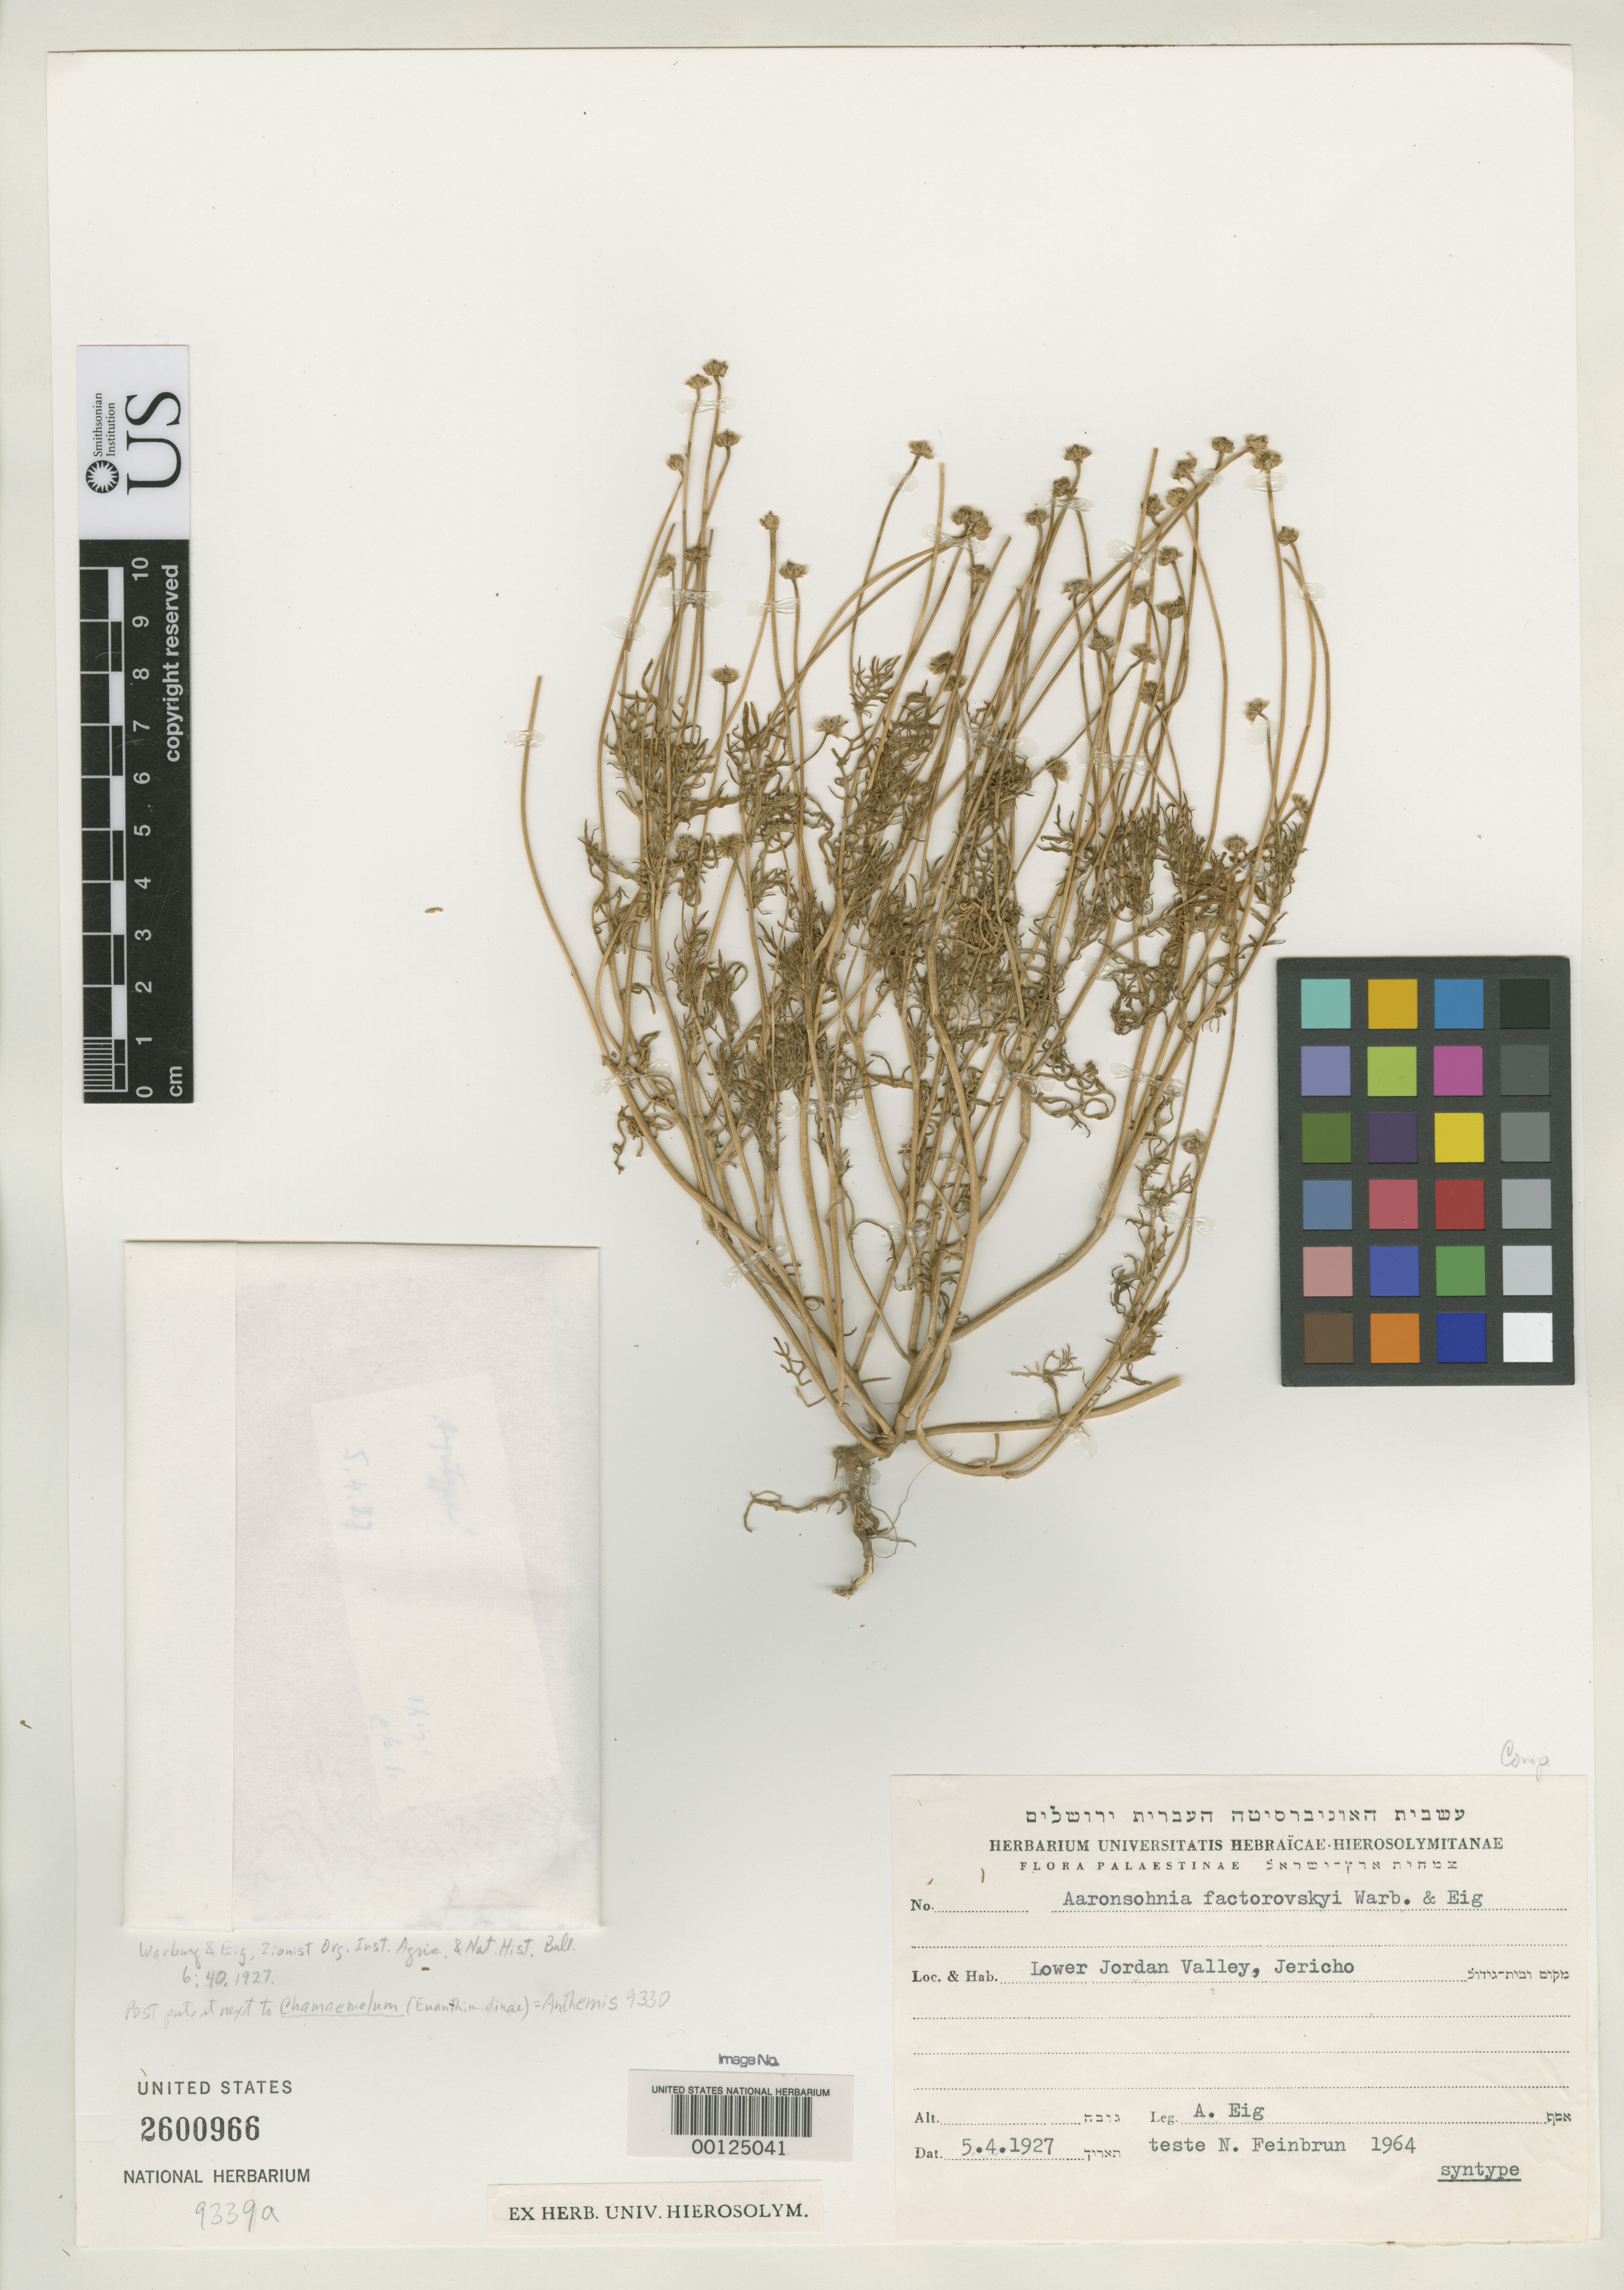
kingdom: Plantae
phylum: Tracheophyta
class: Magnoliopsida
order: Asterales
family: Asteraceae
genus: Aaronsohnia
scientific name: Aaronsohnia factorovskyi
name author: Warb. & Eig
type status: Syntype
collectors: A. Eig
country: Israel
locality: Lower Jordan Valley, Jericho.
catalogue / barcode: US 2600966